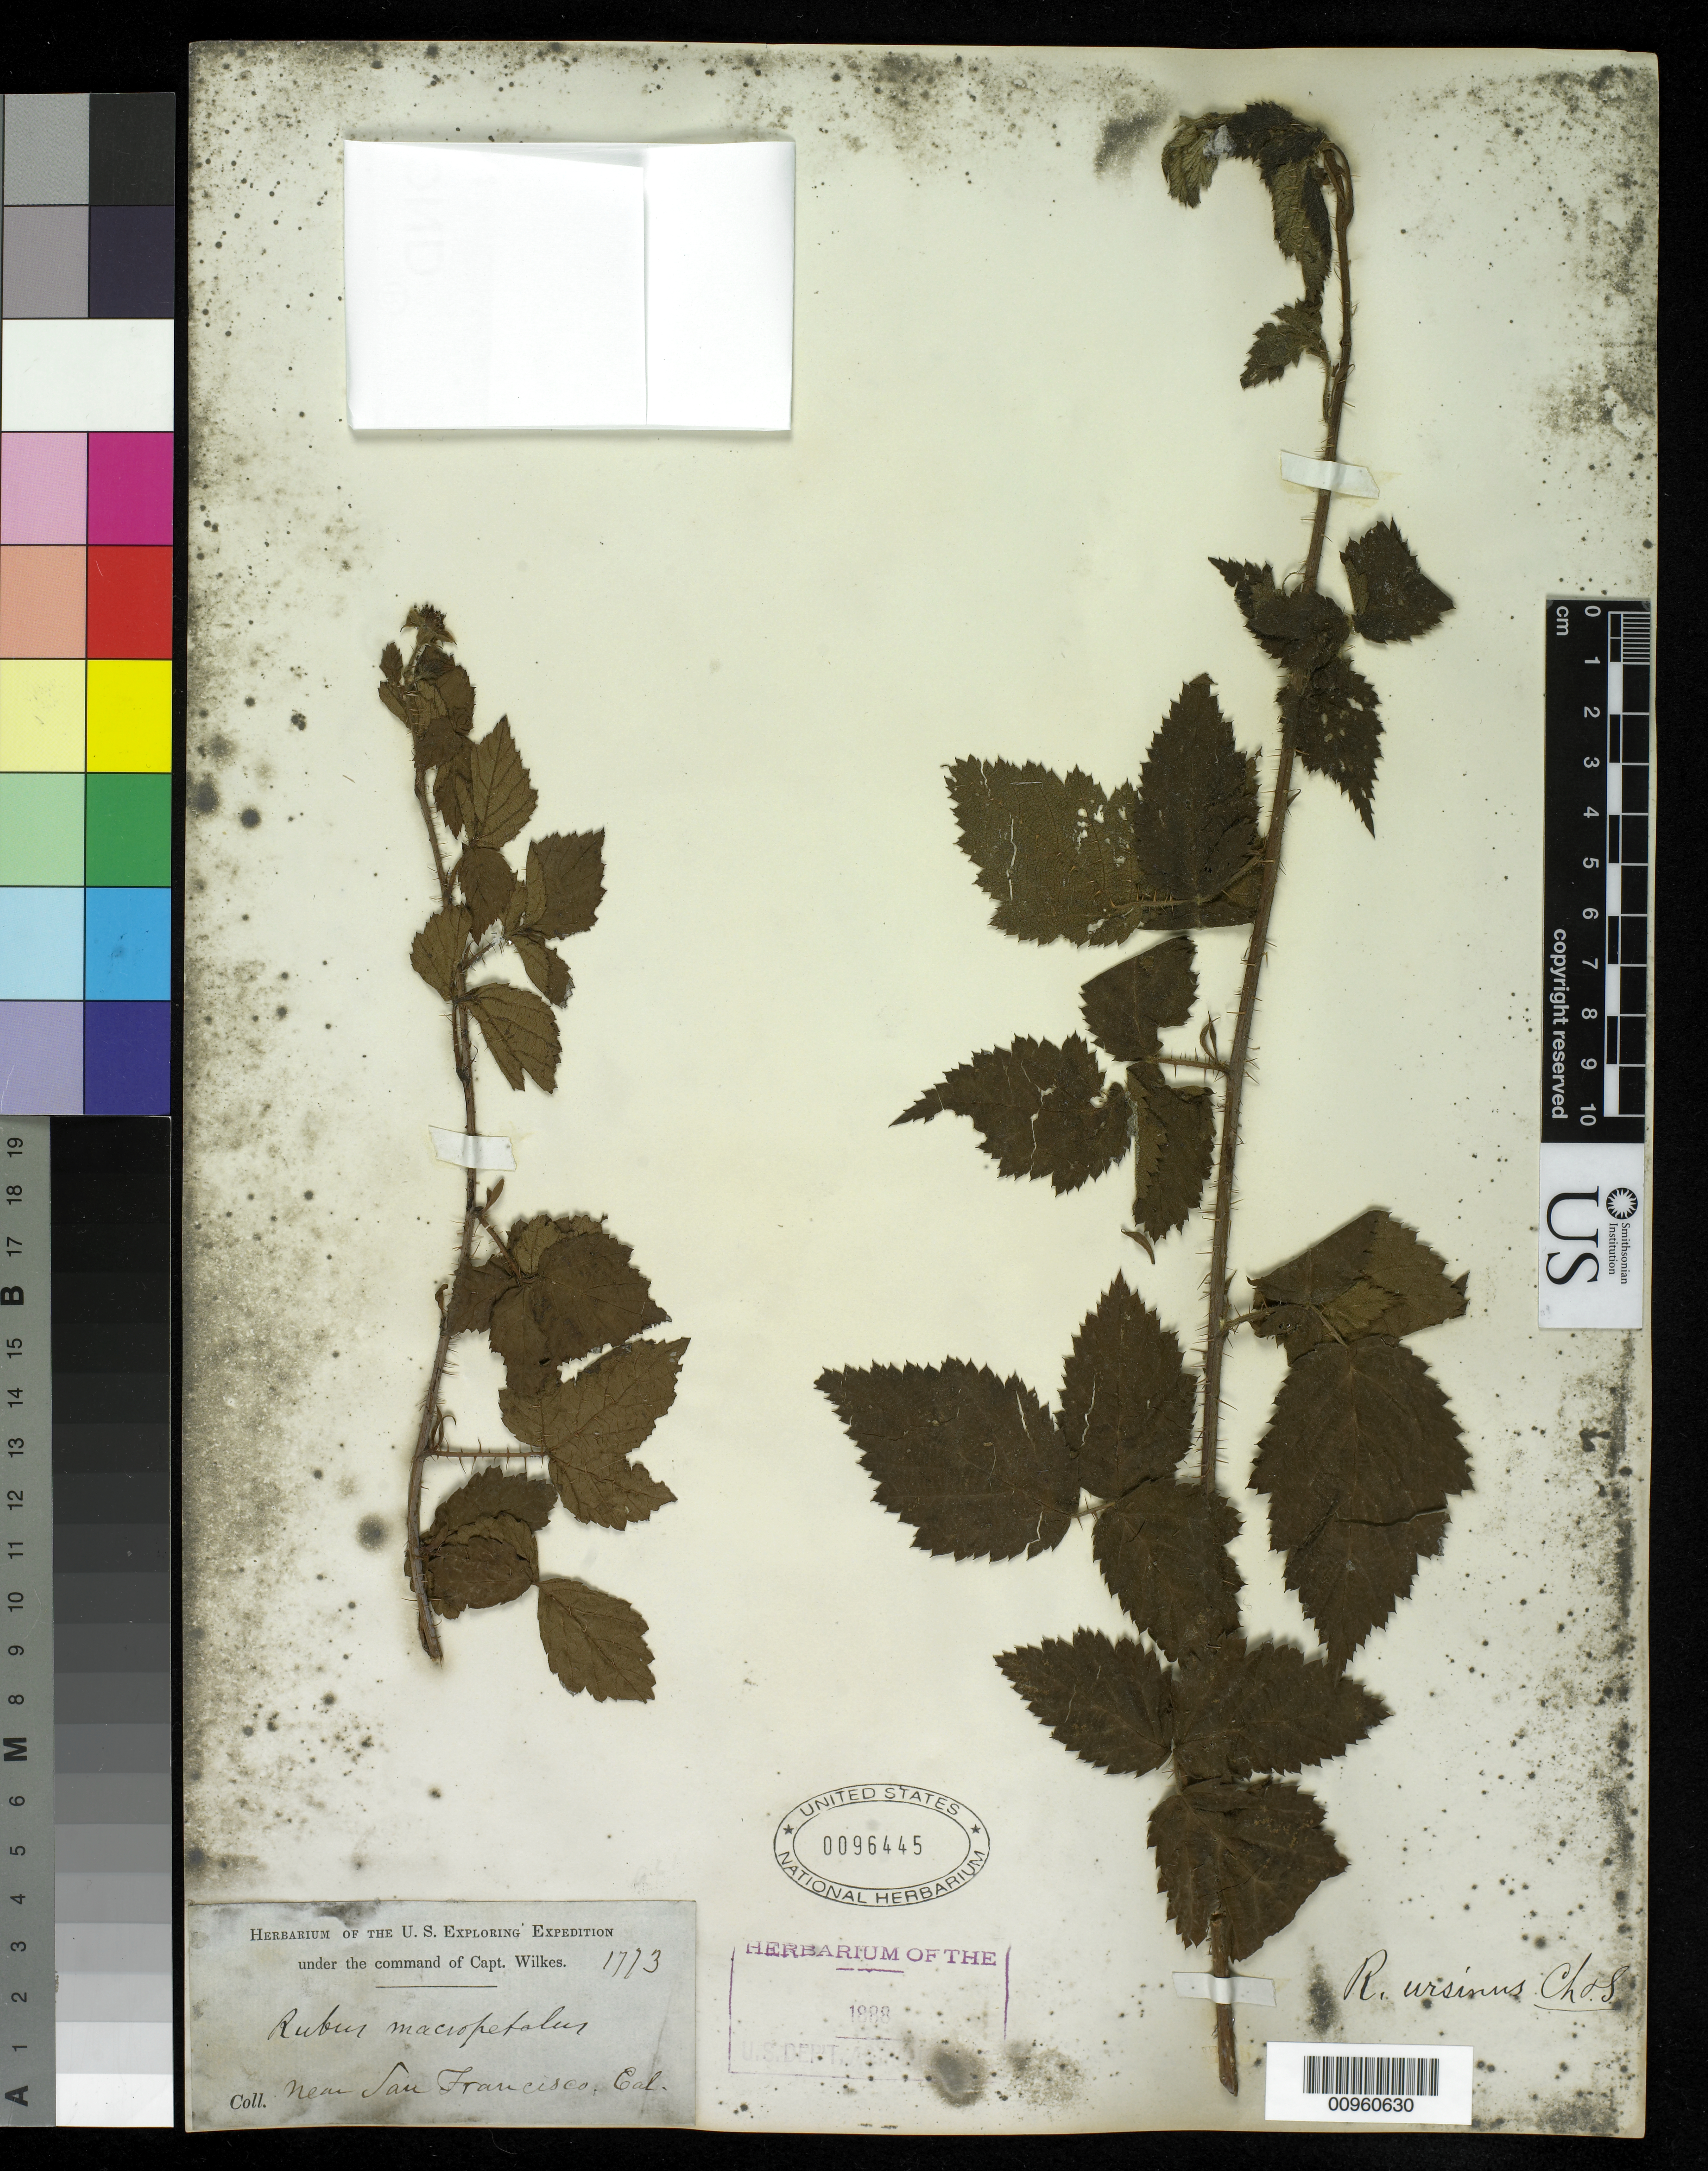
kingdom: Plantae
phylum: Tracheophyta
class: Magnoliopsida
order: Rosales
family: Rosaceae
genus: Rubus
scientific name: Rubus ursinus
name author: (Schltdl.) Cham.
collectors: Wilkes Explor. Exped.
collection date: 1838/1842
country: United States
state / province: California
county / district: San Francisco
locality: San Francisco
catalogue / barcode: US 96445